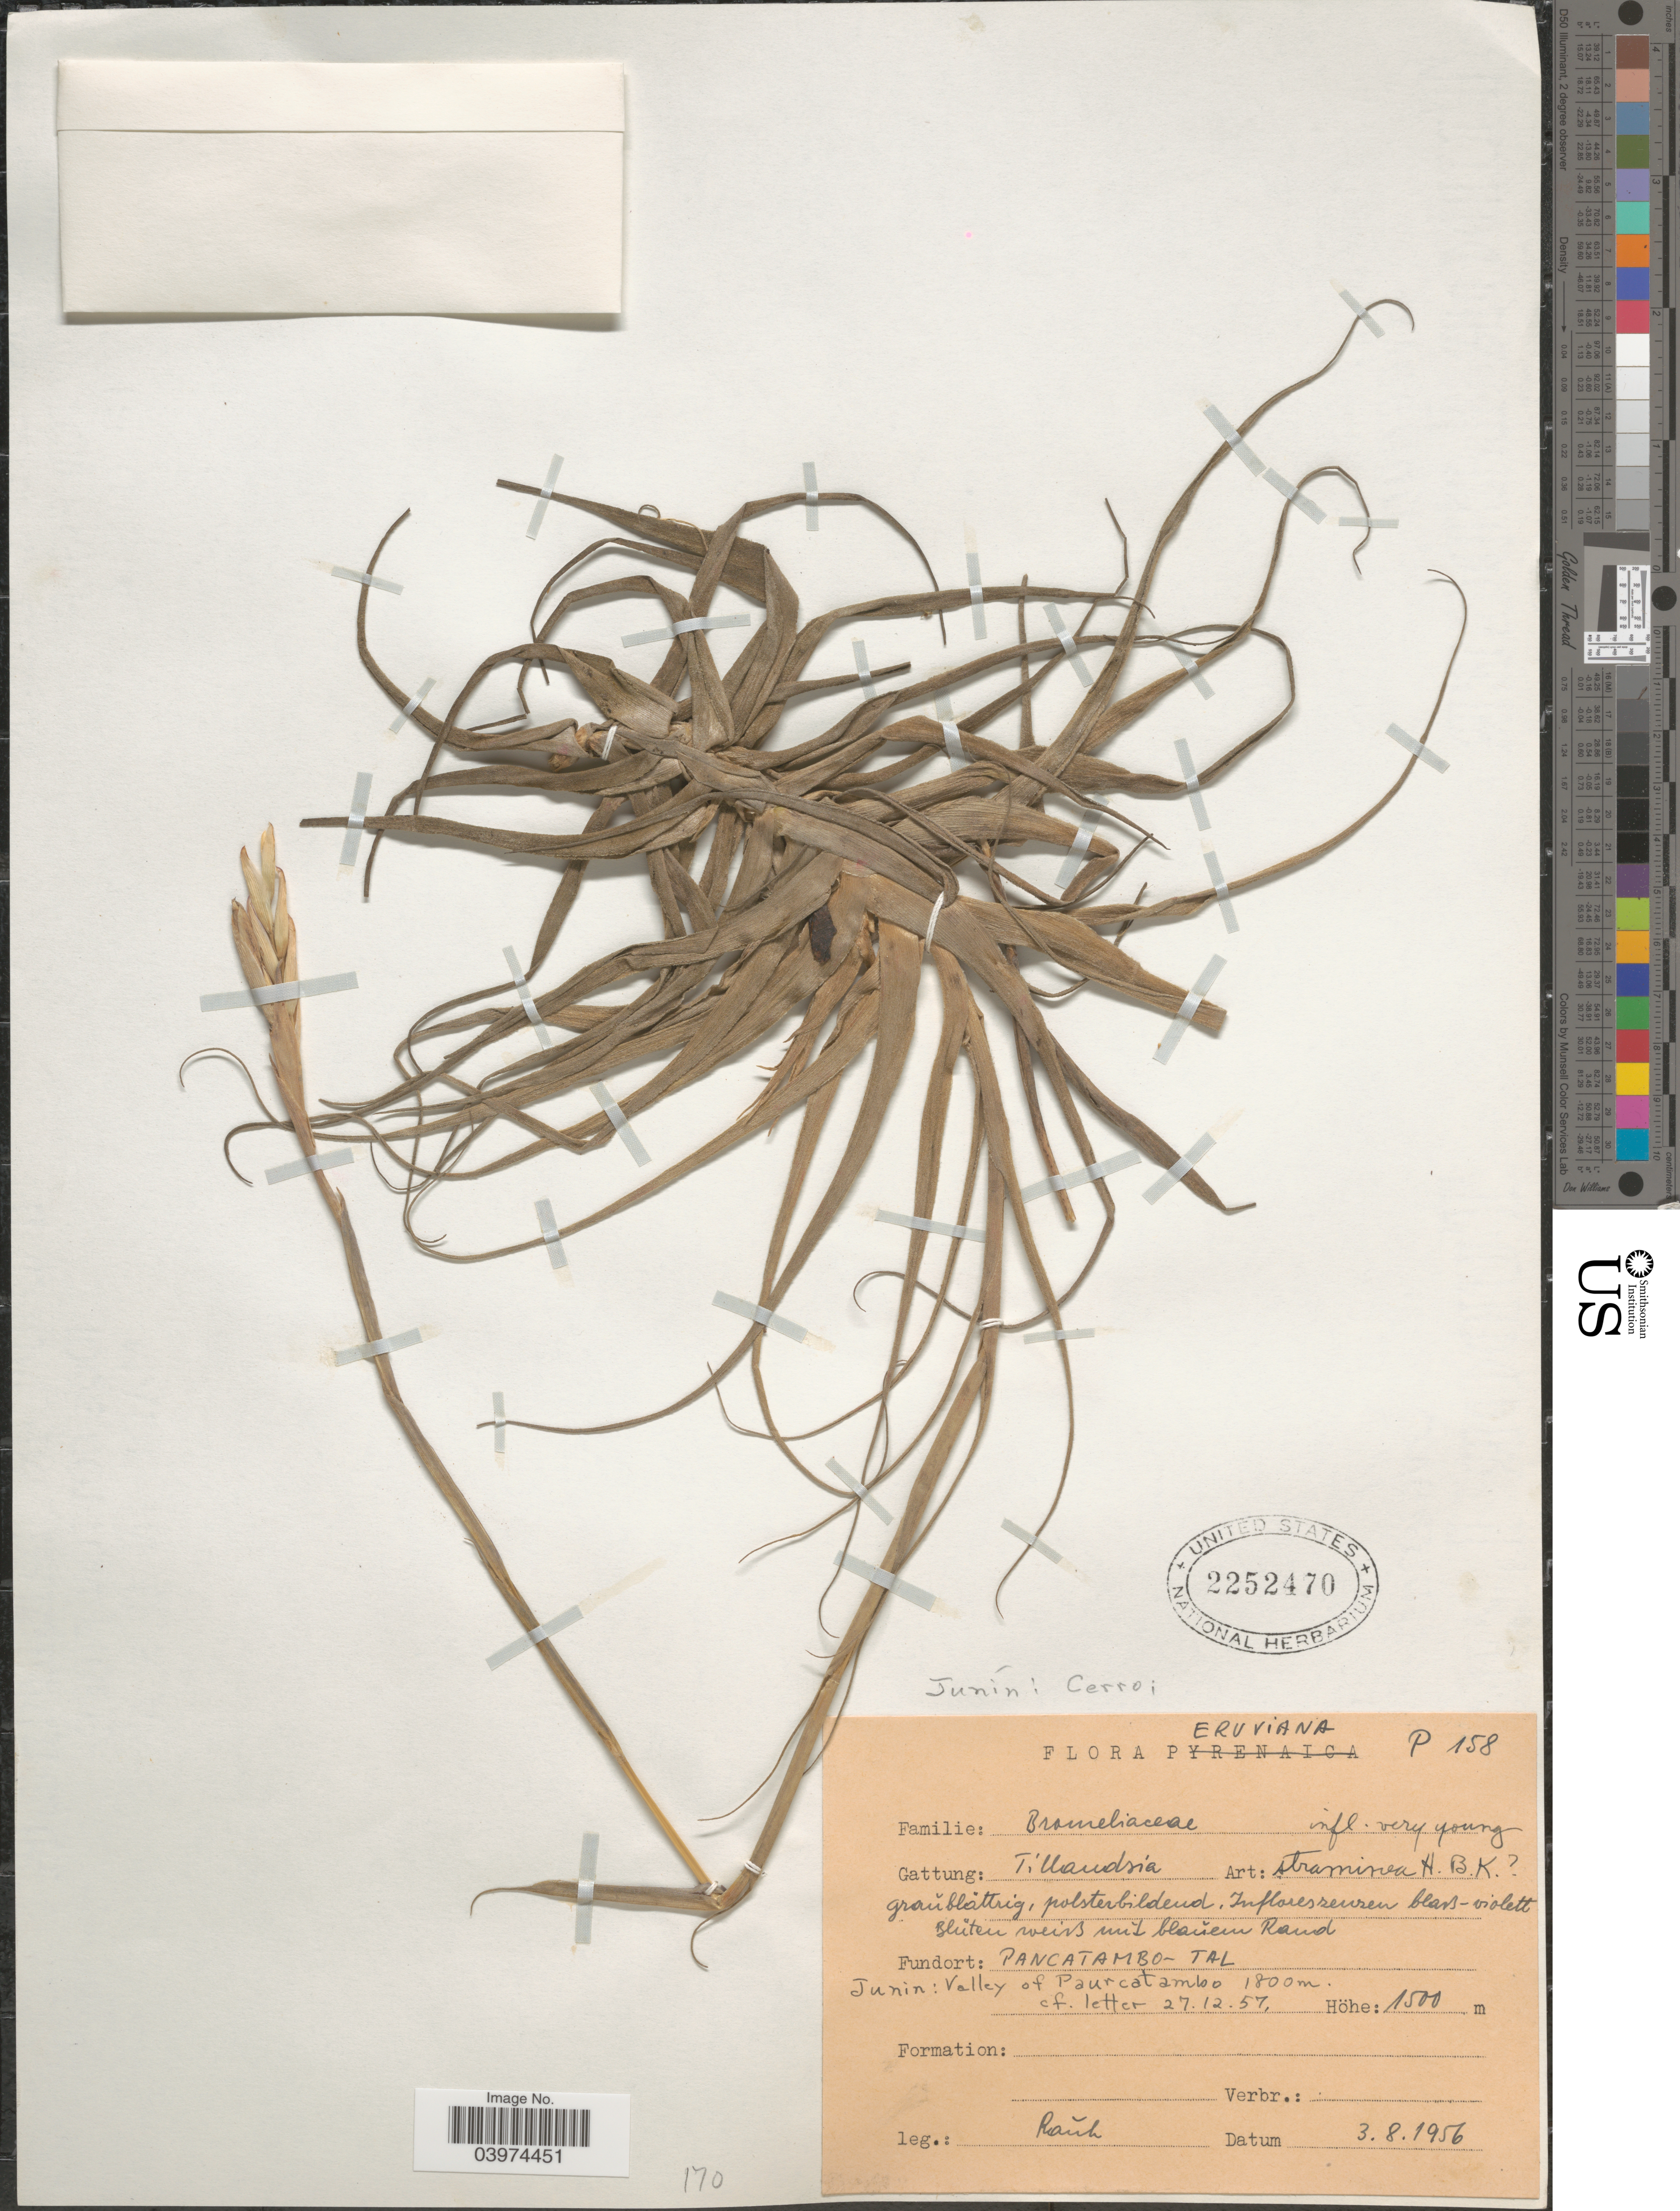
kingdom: Plantae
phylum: Tracheophyta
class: Liliopsida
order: Poales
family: Bromeliaceae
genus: Tillandsia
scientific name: Tillandsia straminea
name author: Kunth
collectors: -. Rauh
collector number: P158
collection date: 1956-08-03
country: Peru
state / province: Junín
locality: Junín: Cerro: Pancatambo-Tal. Valley of Paurcatambo.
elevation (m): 1500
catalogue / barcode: US 2252470